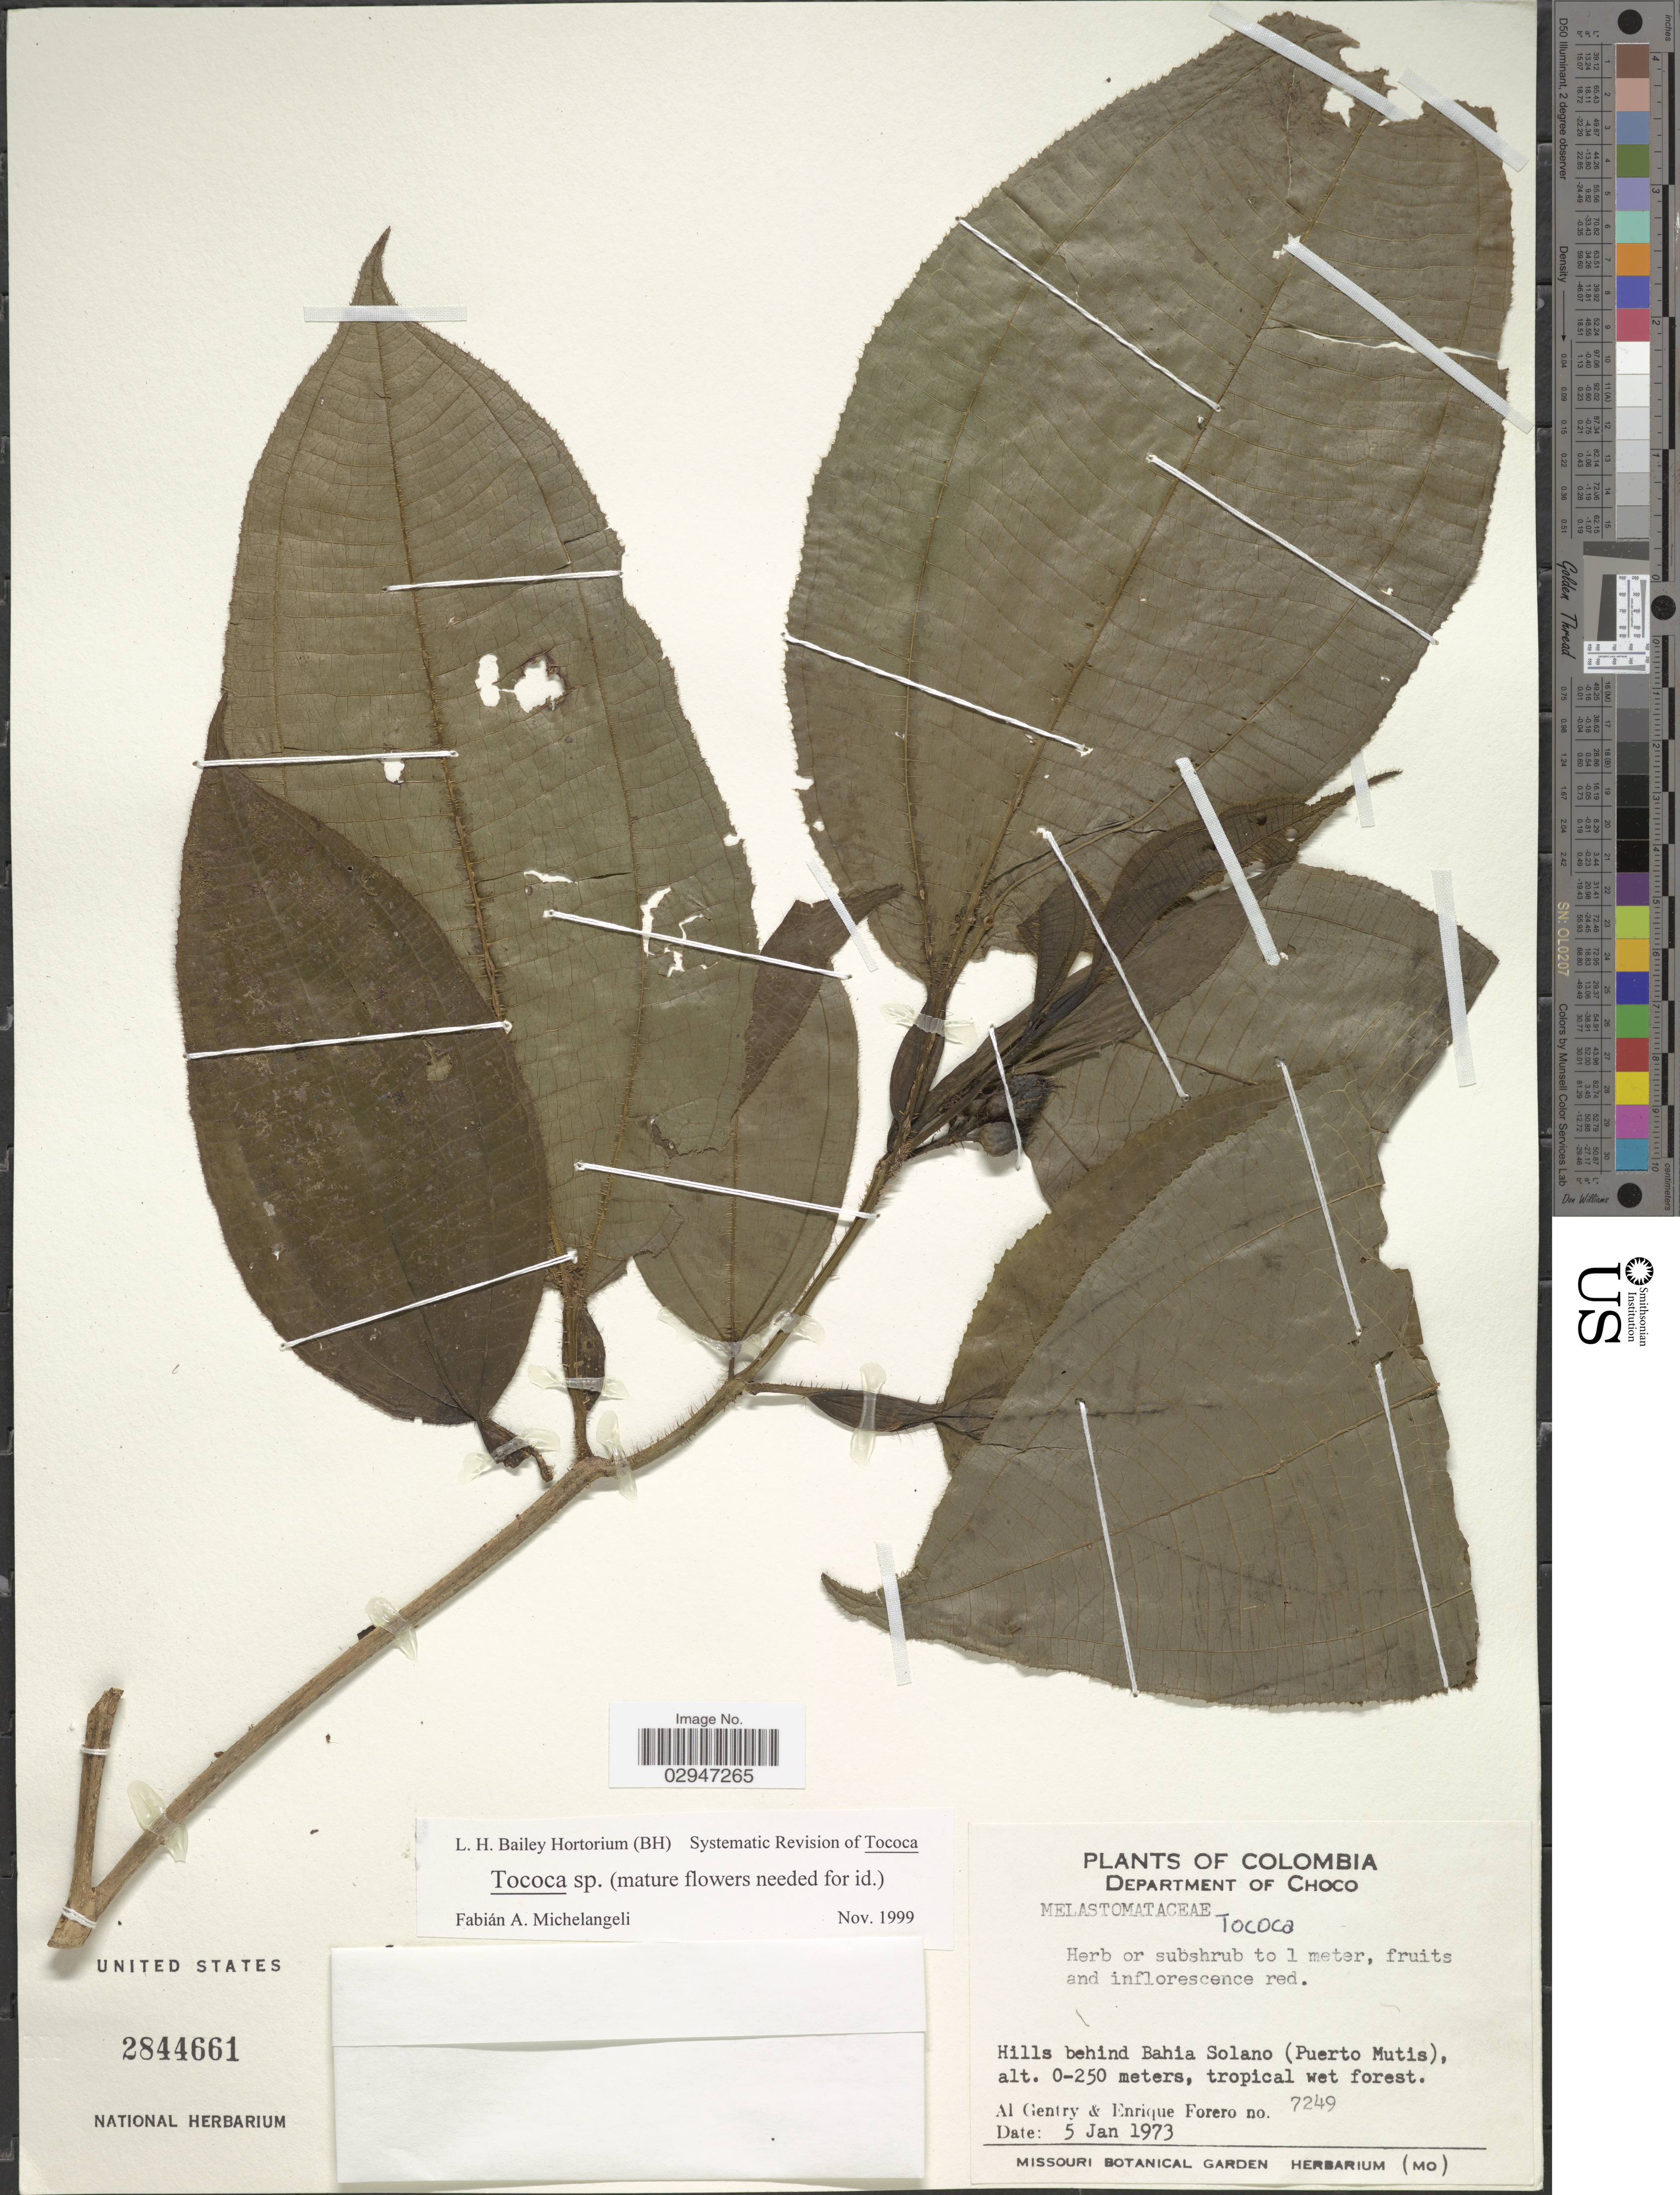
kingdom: Plantae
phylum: Tracheophyta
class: Magnoliopsida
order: Myrtales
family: Melastomataceae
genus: Tococa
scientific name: Tococa sp.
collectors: A. H. Gentry & E. Forero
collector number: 7249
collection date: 1973-01-05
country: Colombia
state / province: Chocó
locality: Department of Choco. Hills behind Bahia Solano (Puerto Mutis).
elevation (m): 0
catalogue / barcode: US 2844661